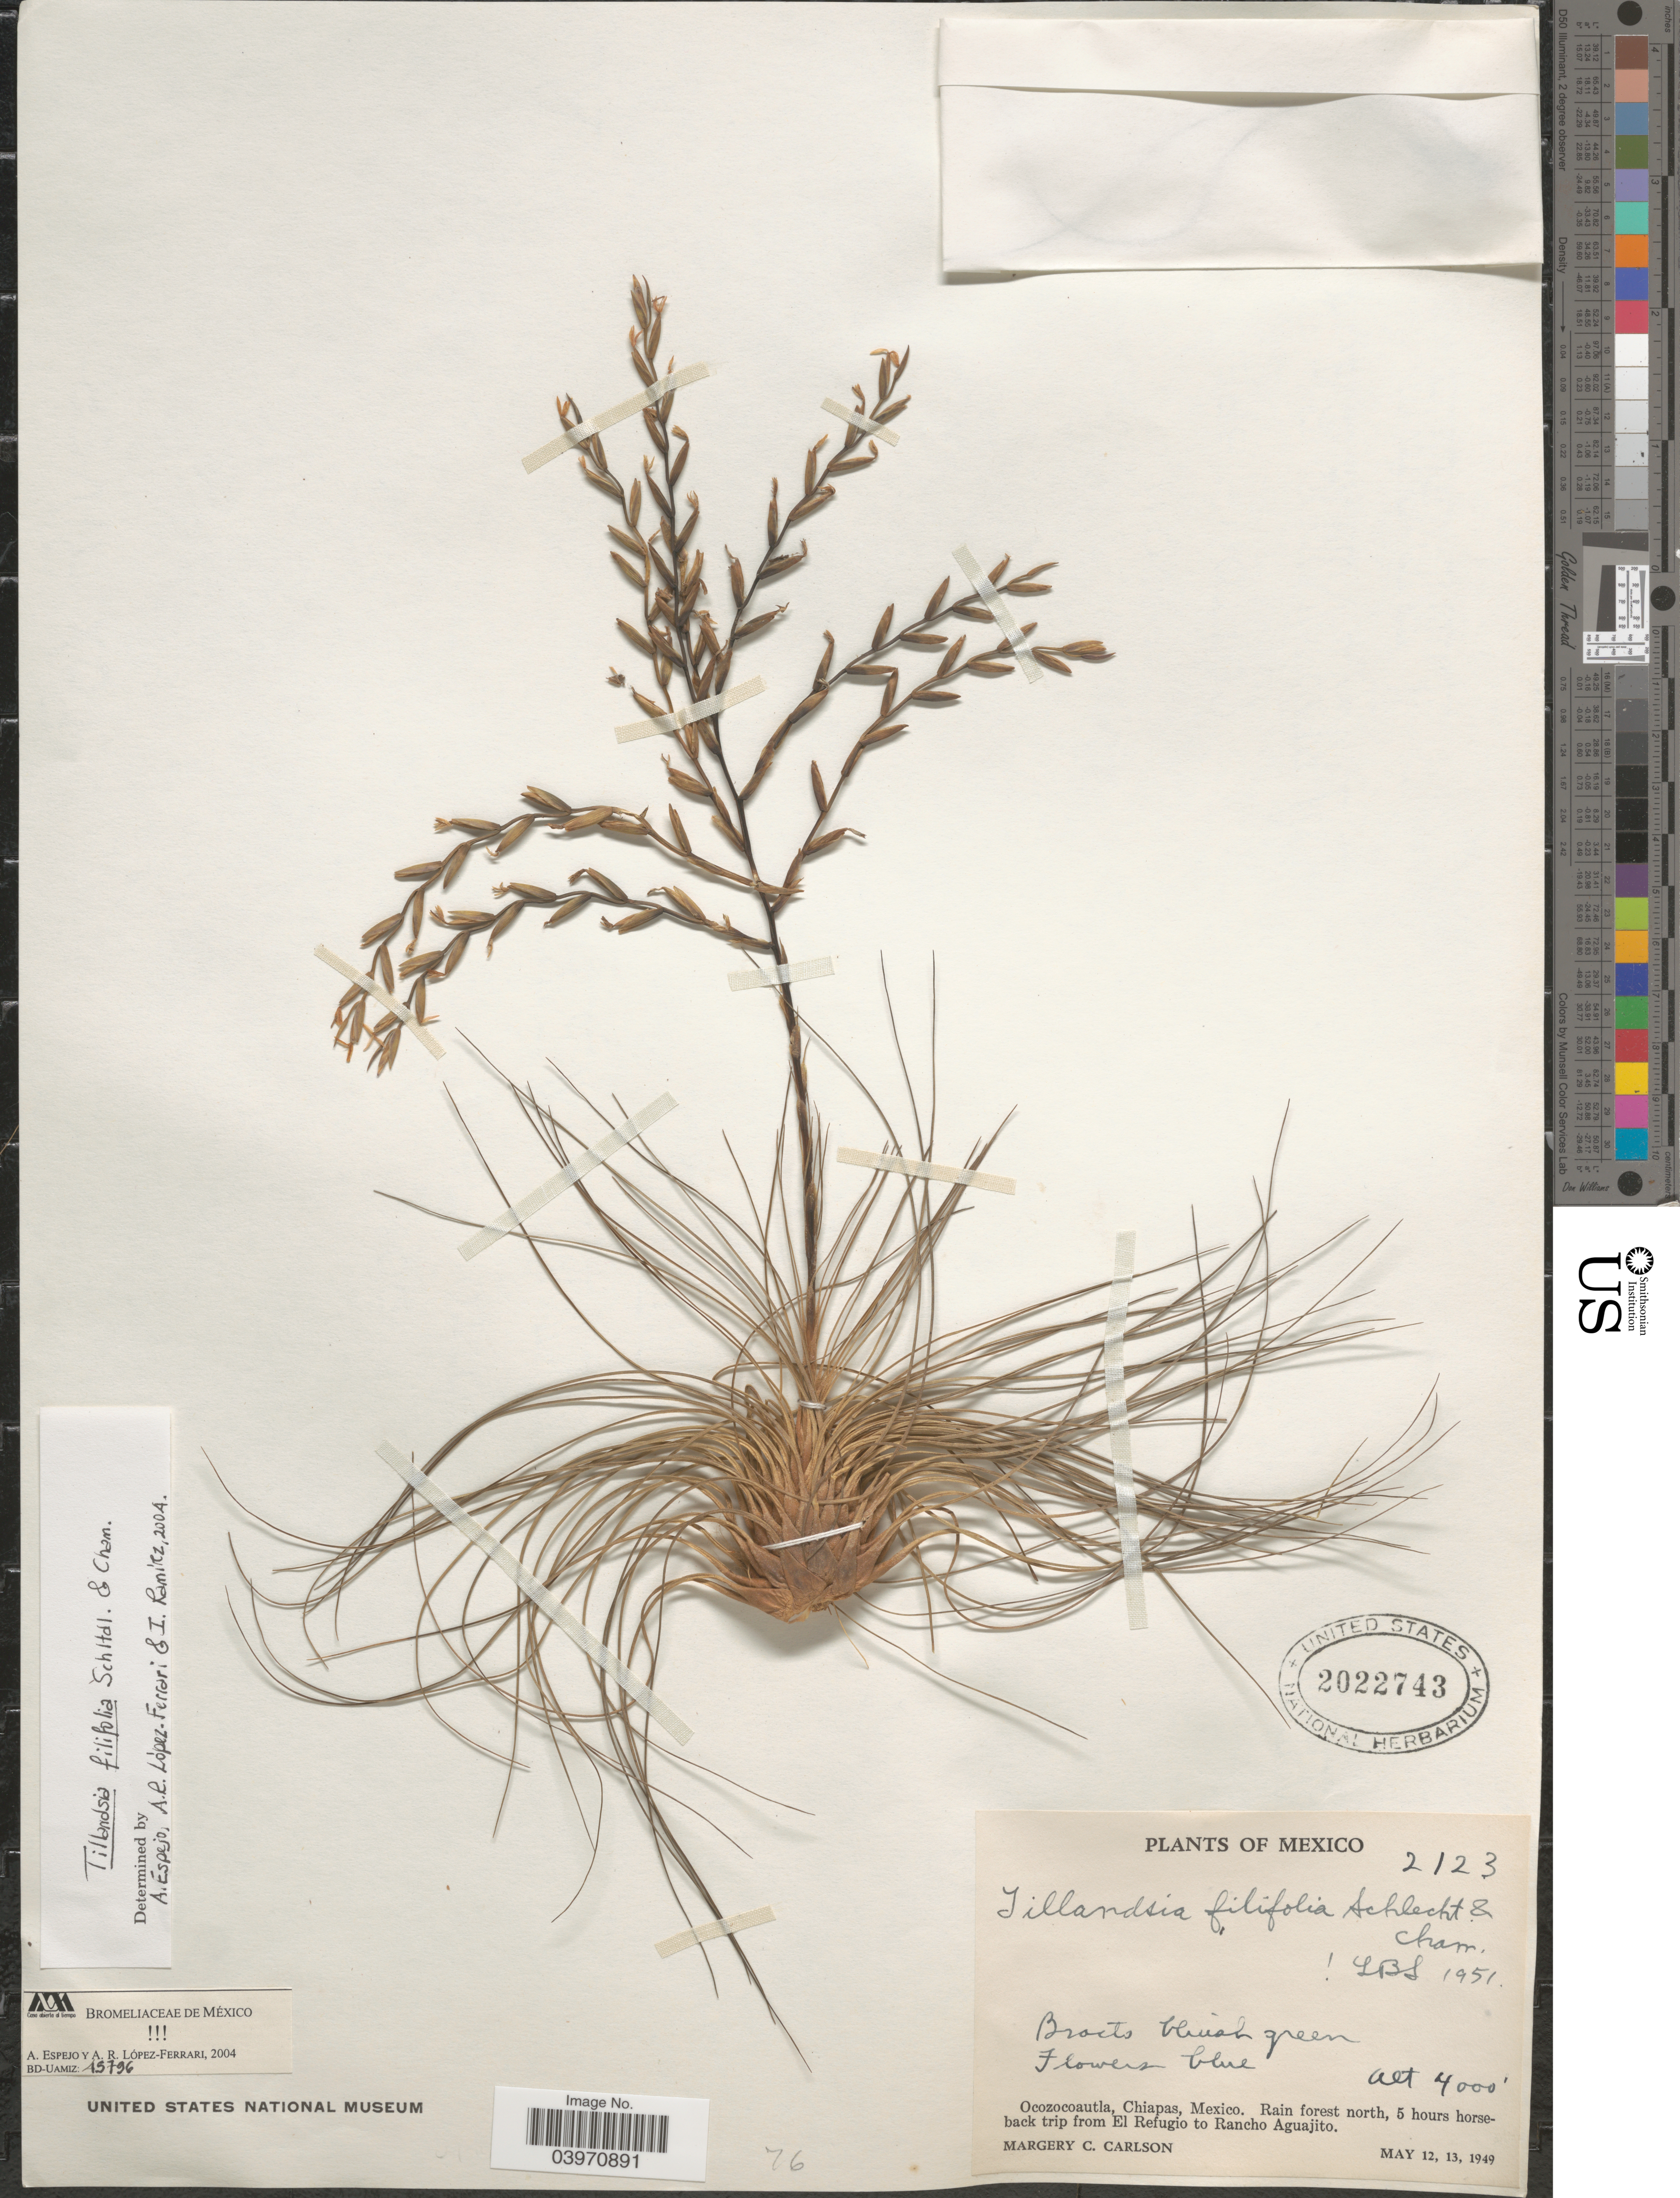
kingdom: Plantae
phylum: Tracheophyta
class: Liliopsida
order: Poales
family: Bromeliaceae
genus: Tillandsia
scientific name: Tillandsia filifolia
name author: Schltdl. & Cham.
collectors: M. C. Carlson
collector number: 2123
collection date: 1949-05-12/1949-05-13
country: Mexico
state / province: Chiapas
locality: Ocozocoautla. Rain forest north, 5 hours horseback trip from El Refugio to Rancho Aguajito.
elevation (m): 1219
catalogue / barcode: US 2022743